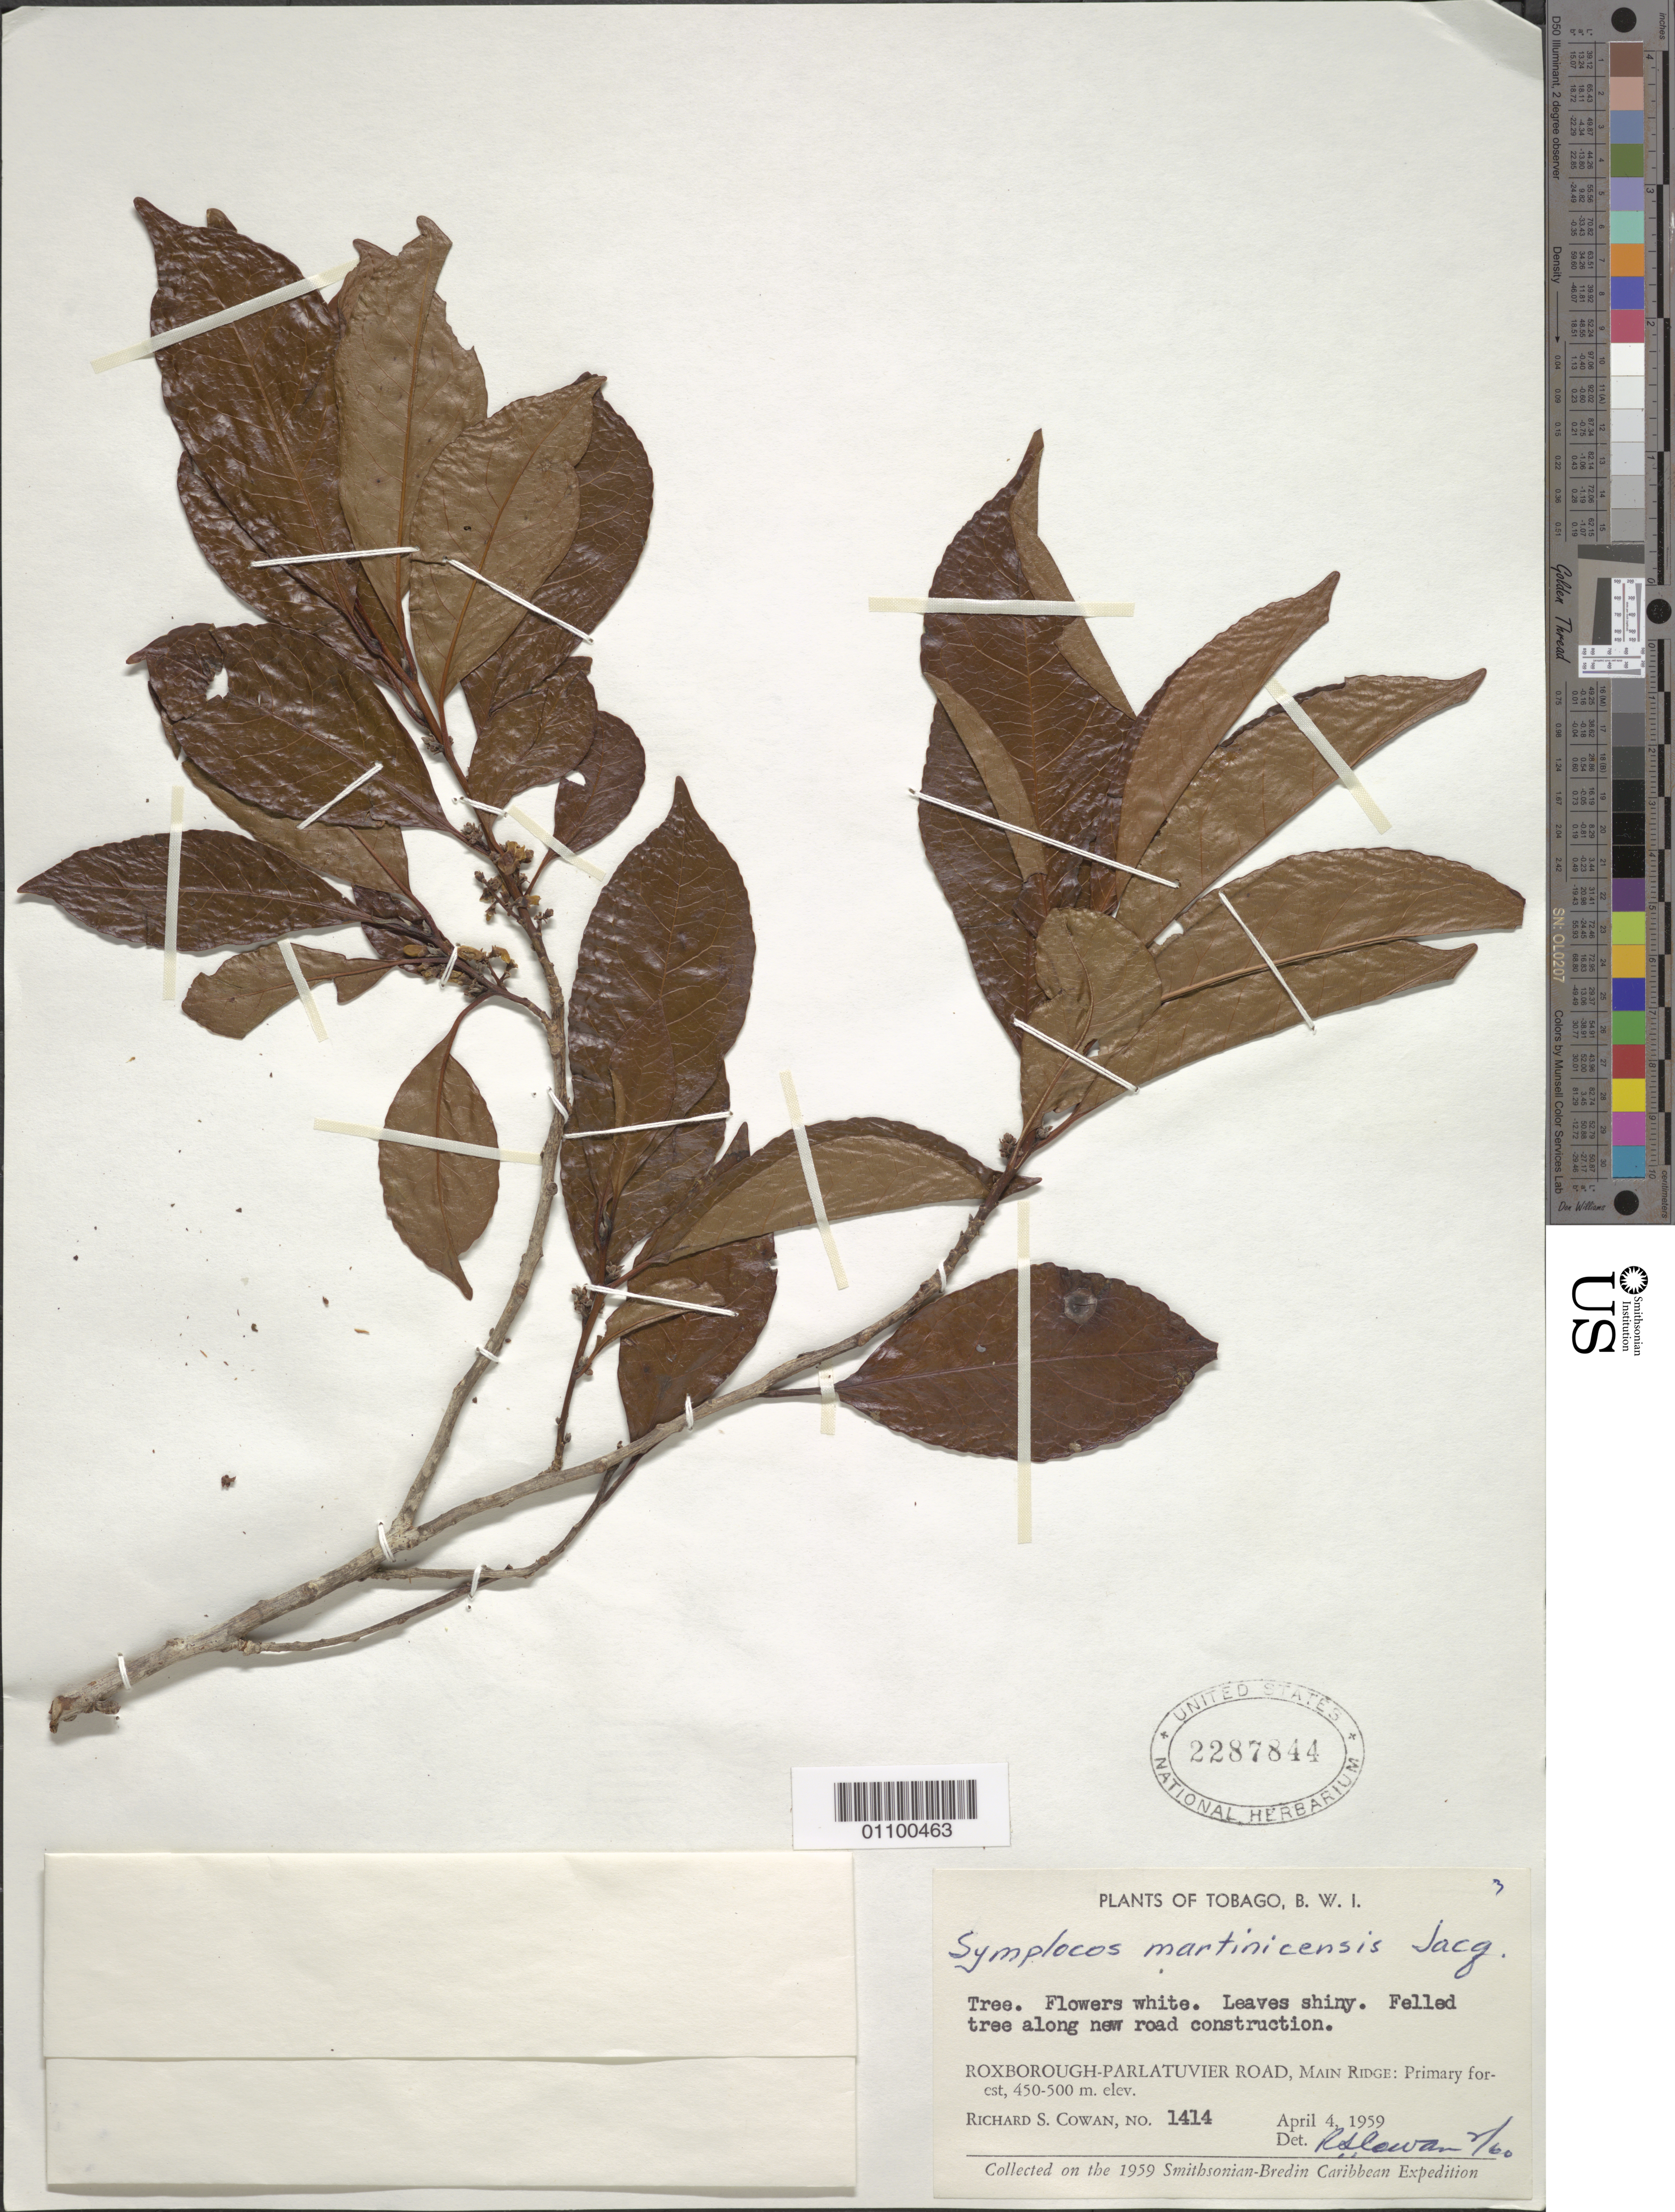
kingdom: Plantae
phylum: Tracheophyta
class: Magnoliopsida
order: Ericales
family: Symplocaceae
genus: Symplocos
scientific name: Symplocos martinicensis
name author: Jacq.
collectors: R. S. Cowan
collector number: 1414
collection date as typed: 04 Apr 1959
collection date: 1959-04-04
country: Trinidad and Tobago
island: Tobago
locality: Roxborough-Parlatuvier Road, Main Ridge: Primary forest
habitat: felled tree along new road construction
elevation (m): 450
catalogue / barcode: US 2287844